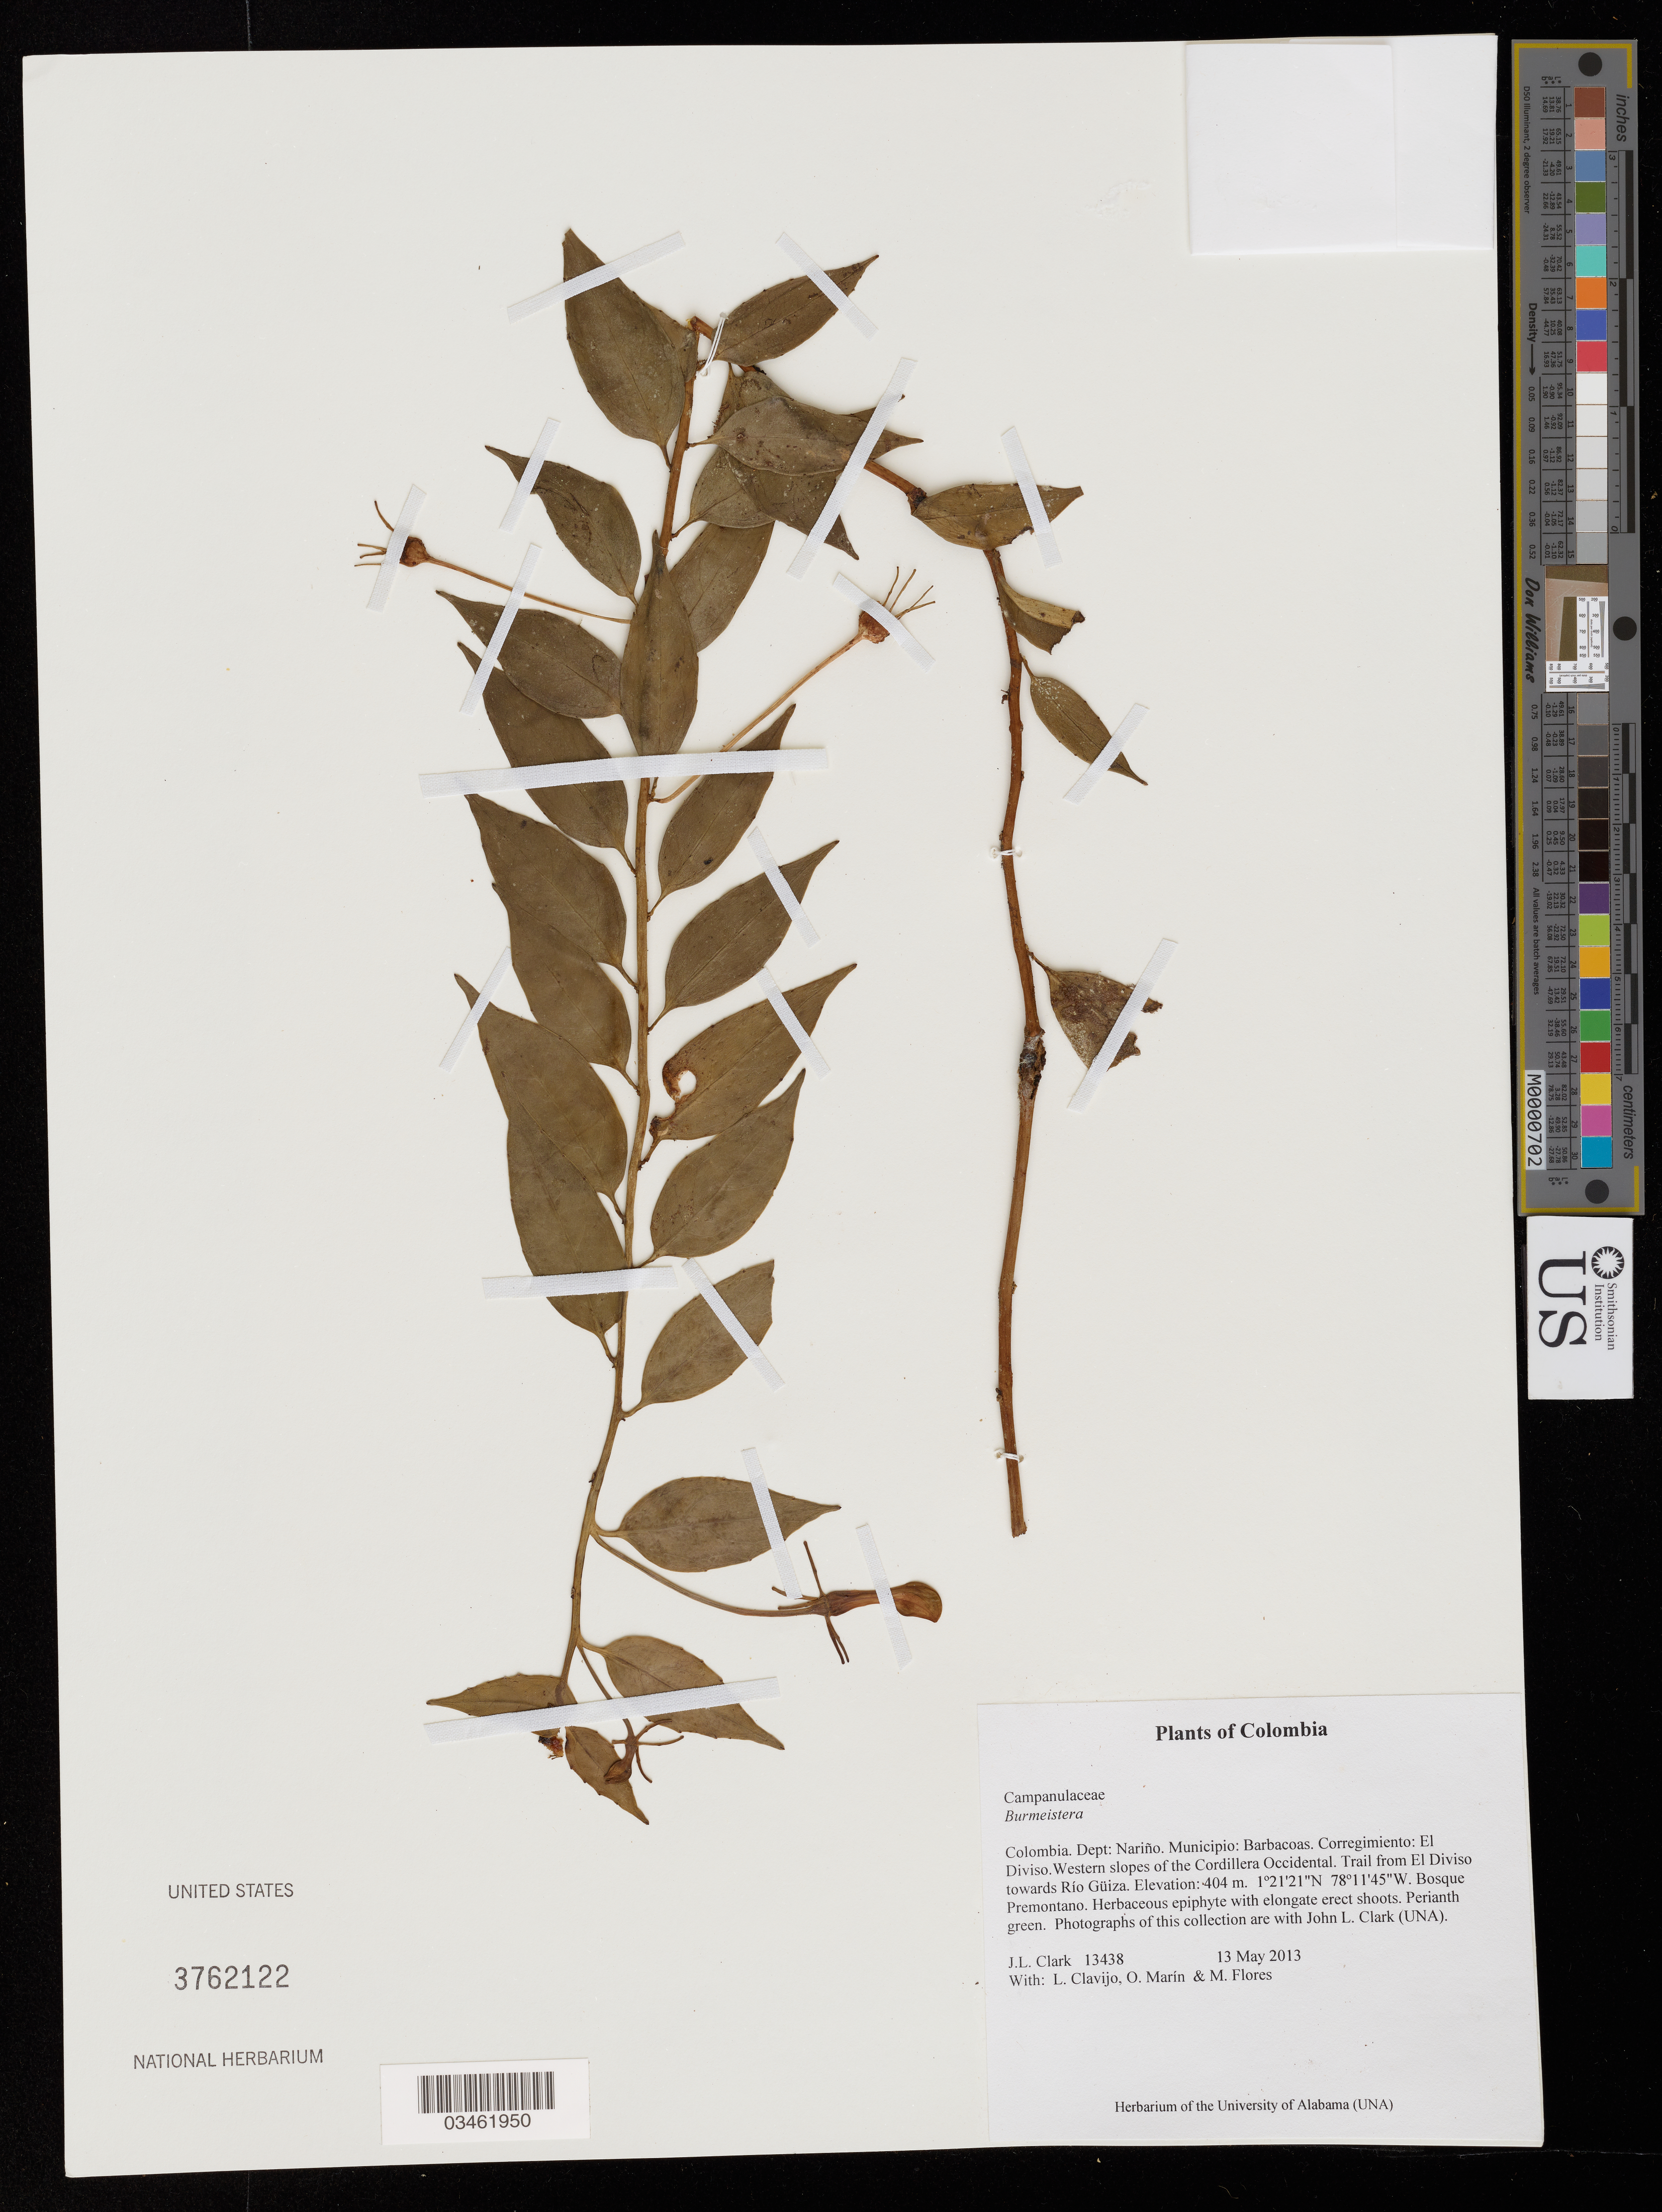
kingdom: Plantae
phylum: Tracheophyta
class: Magnoliopsida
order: Asterales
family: Campanulaceae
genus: Burmeistera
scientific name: Burmeistera sp.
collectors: J. L. Clark, L. Clavijo, O. Marín & M. Flores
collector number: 13438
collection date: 2013-05-13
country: Colombia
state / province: Nariño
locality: Dept: Nariño. Municipio: Barbacoas. Corregimiento: El Diviso. Western slopes of the Cordillera Occidental. Trail from El Diviso towards Río Güiza.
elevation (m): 404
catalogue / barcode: US 3762122